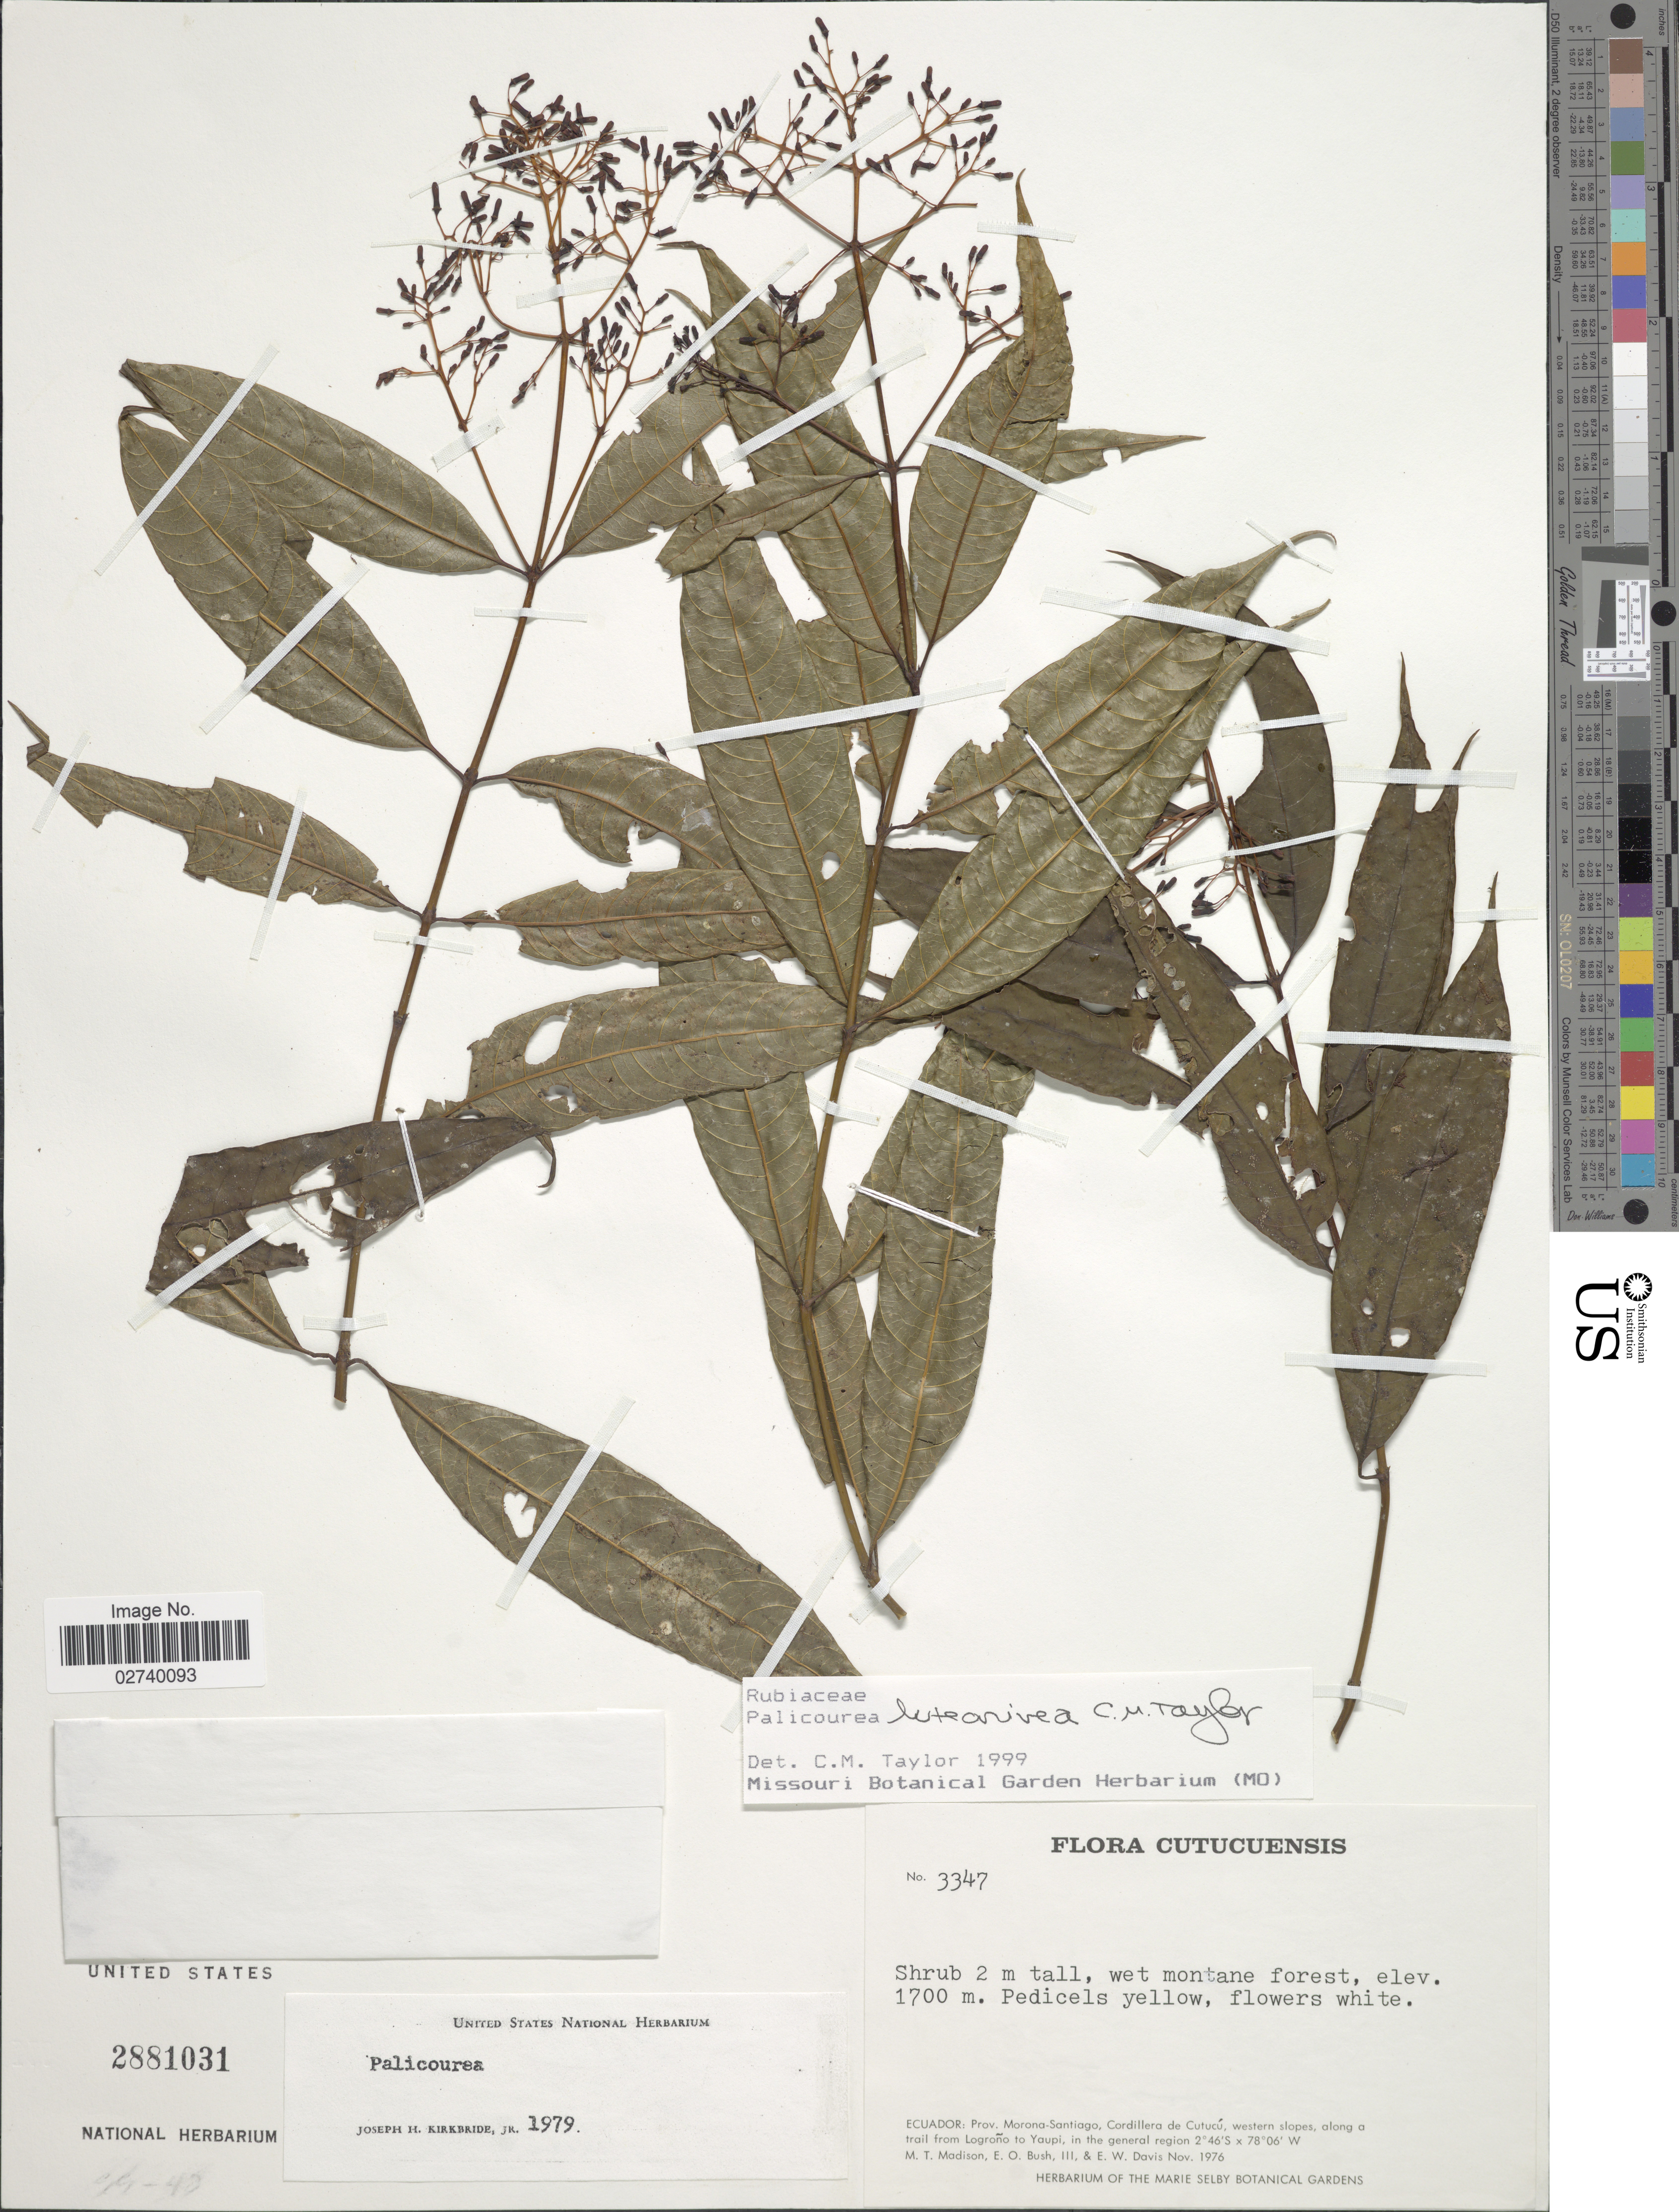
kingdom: Plantae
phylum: Tracheophyta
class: Magnoliopsida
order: Gentianales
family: Rubiaceae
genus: Palicourea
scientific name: Palicourea luteonivea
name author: C.M. Taylor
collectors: M. T. Madison, E. O. Bush & E. W. Davis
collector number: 3347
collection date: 1976-11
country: Ecuador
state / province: Morona-Santiago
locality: Cordillera de Cutucu, western slopes, along a trail from Lograno to Yaupi, in the general region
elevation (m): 1700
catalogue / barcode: US 2881031